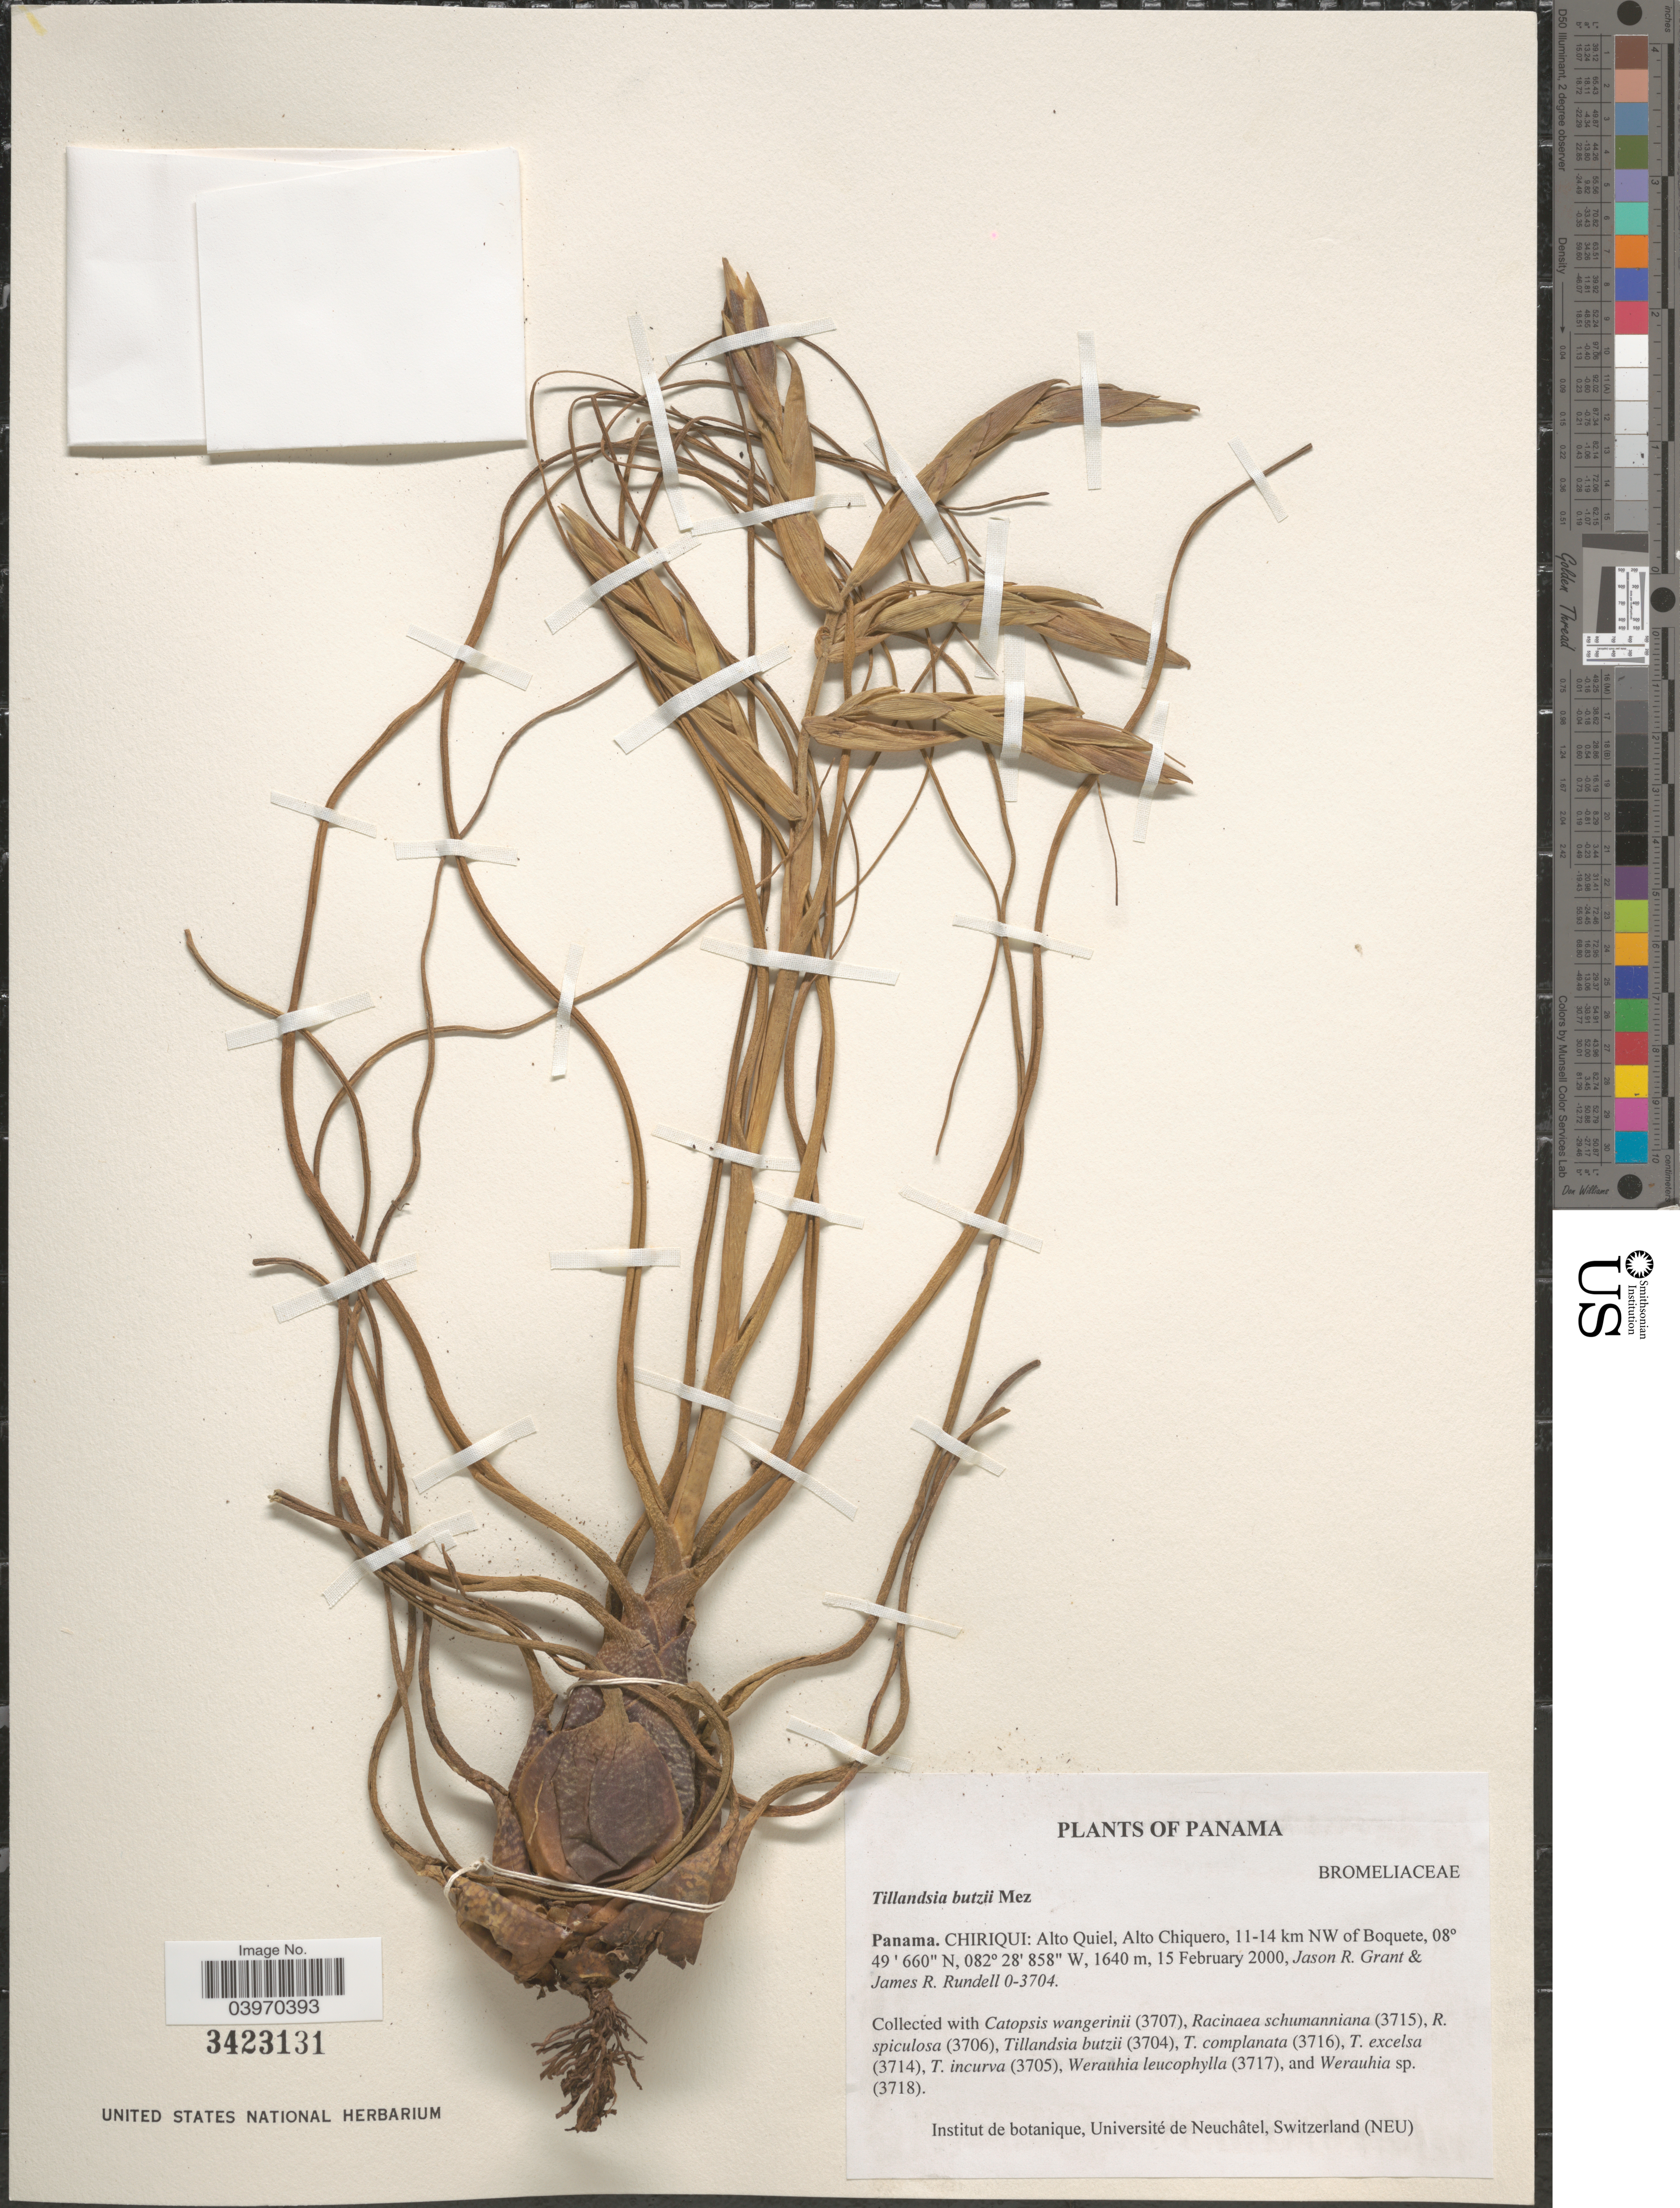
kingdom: Plantae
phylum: Tracheophyta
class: Liliopsida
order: Poales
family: Bromeliaceae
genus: Tillandsia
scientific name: Tillandsia butzii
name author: Mez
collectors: J. R. Grant & J. R. Rundell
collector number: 0-3704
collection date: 2000-02-15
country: Panama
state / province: Chiriqui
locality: Alto Quiel, Alto Chiquero, 11-14 km NW of Boquete.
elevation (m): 1640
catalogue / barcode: US 3423131